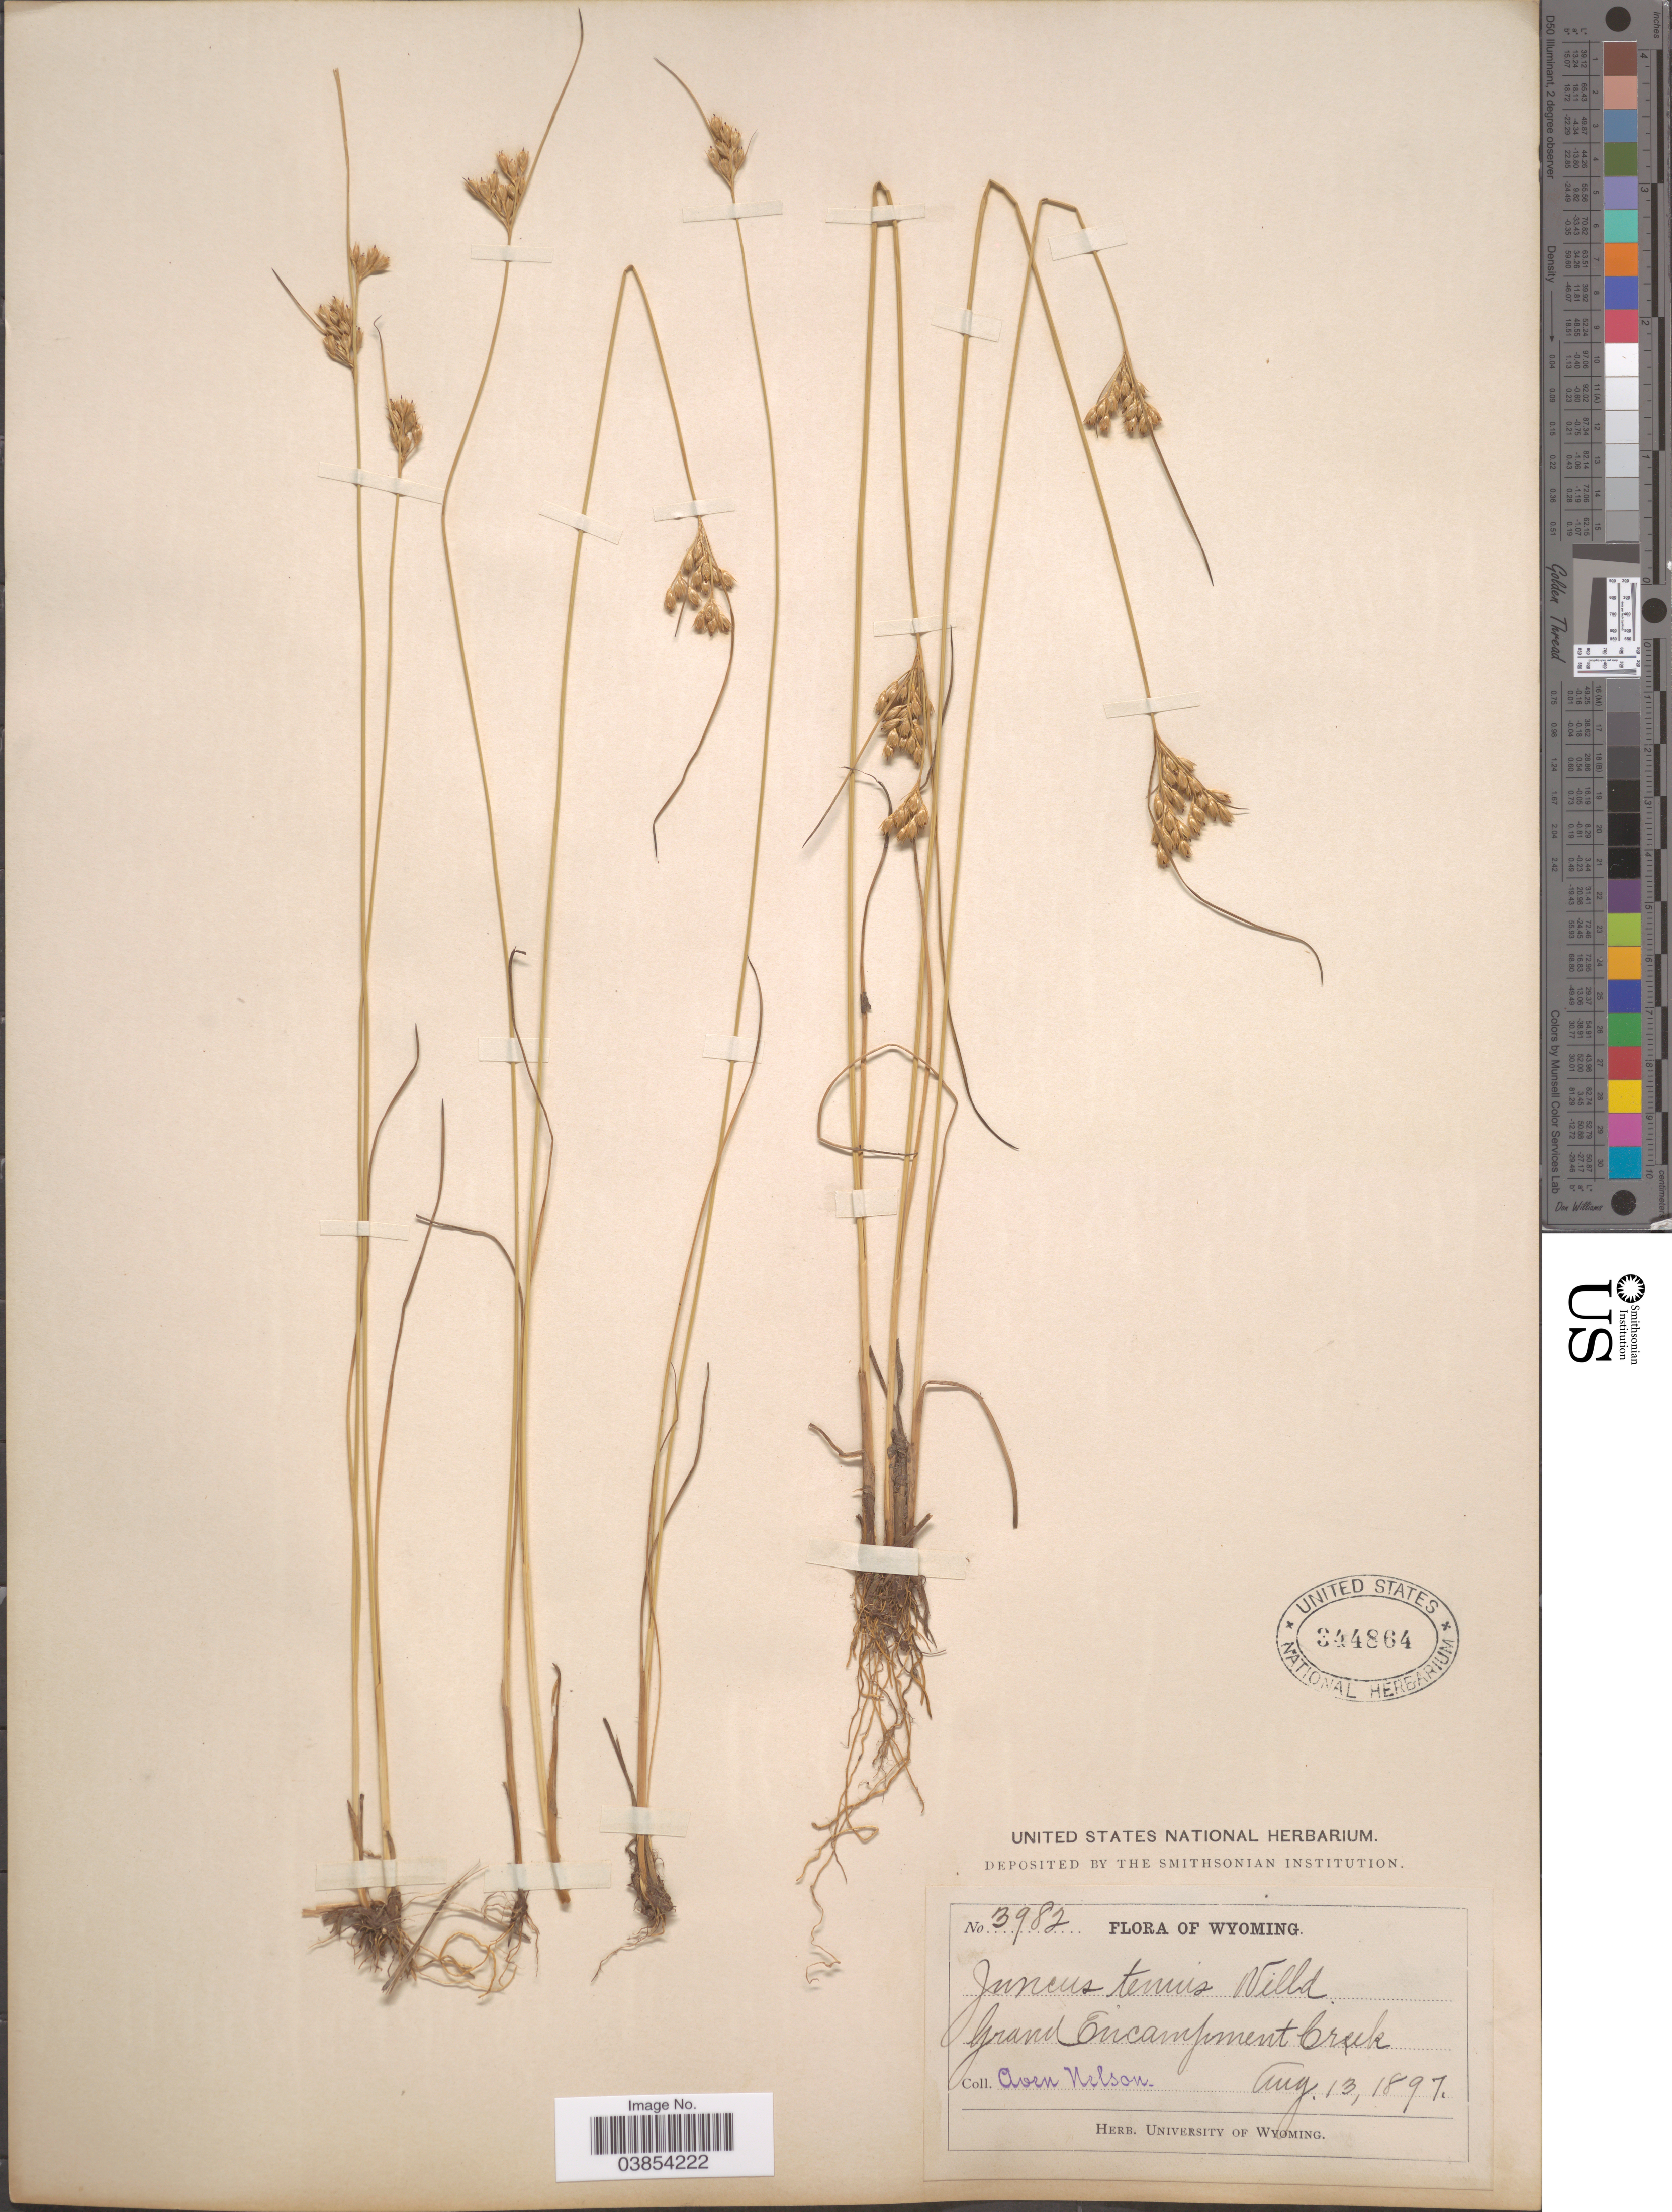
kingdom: Plantae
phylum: Tracheophyta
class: Liliopsida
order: Poales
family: Juncaceae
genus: Juncus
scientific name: Juncus interior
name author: Wiegand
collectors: A. Nelson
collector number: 3982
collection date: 1897-08-13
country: United States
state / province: Wyoming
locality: Grand Encampment Creek.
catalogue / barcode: US 344864